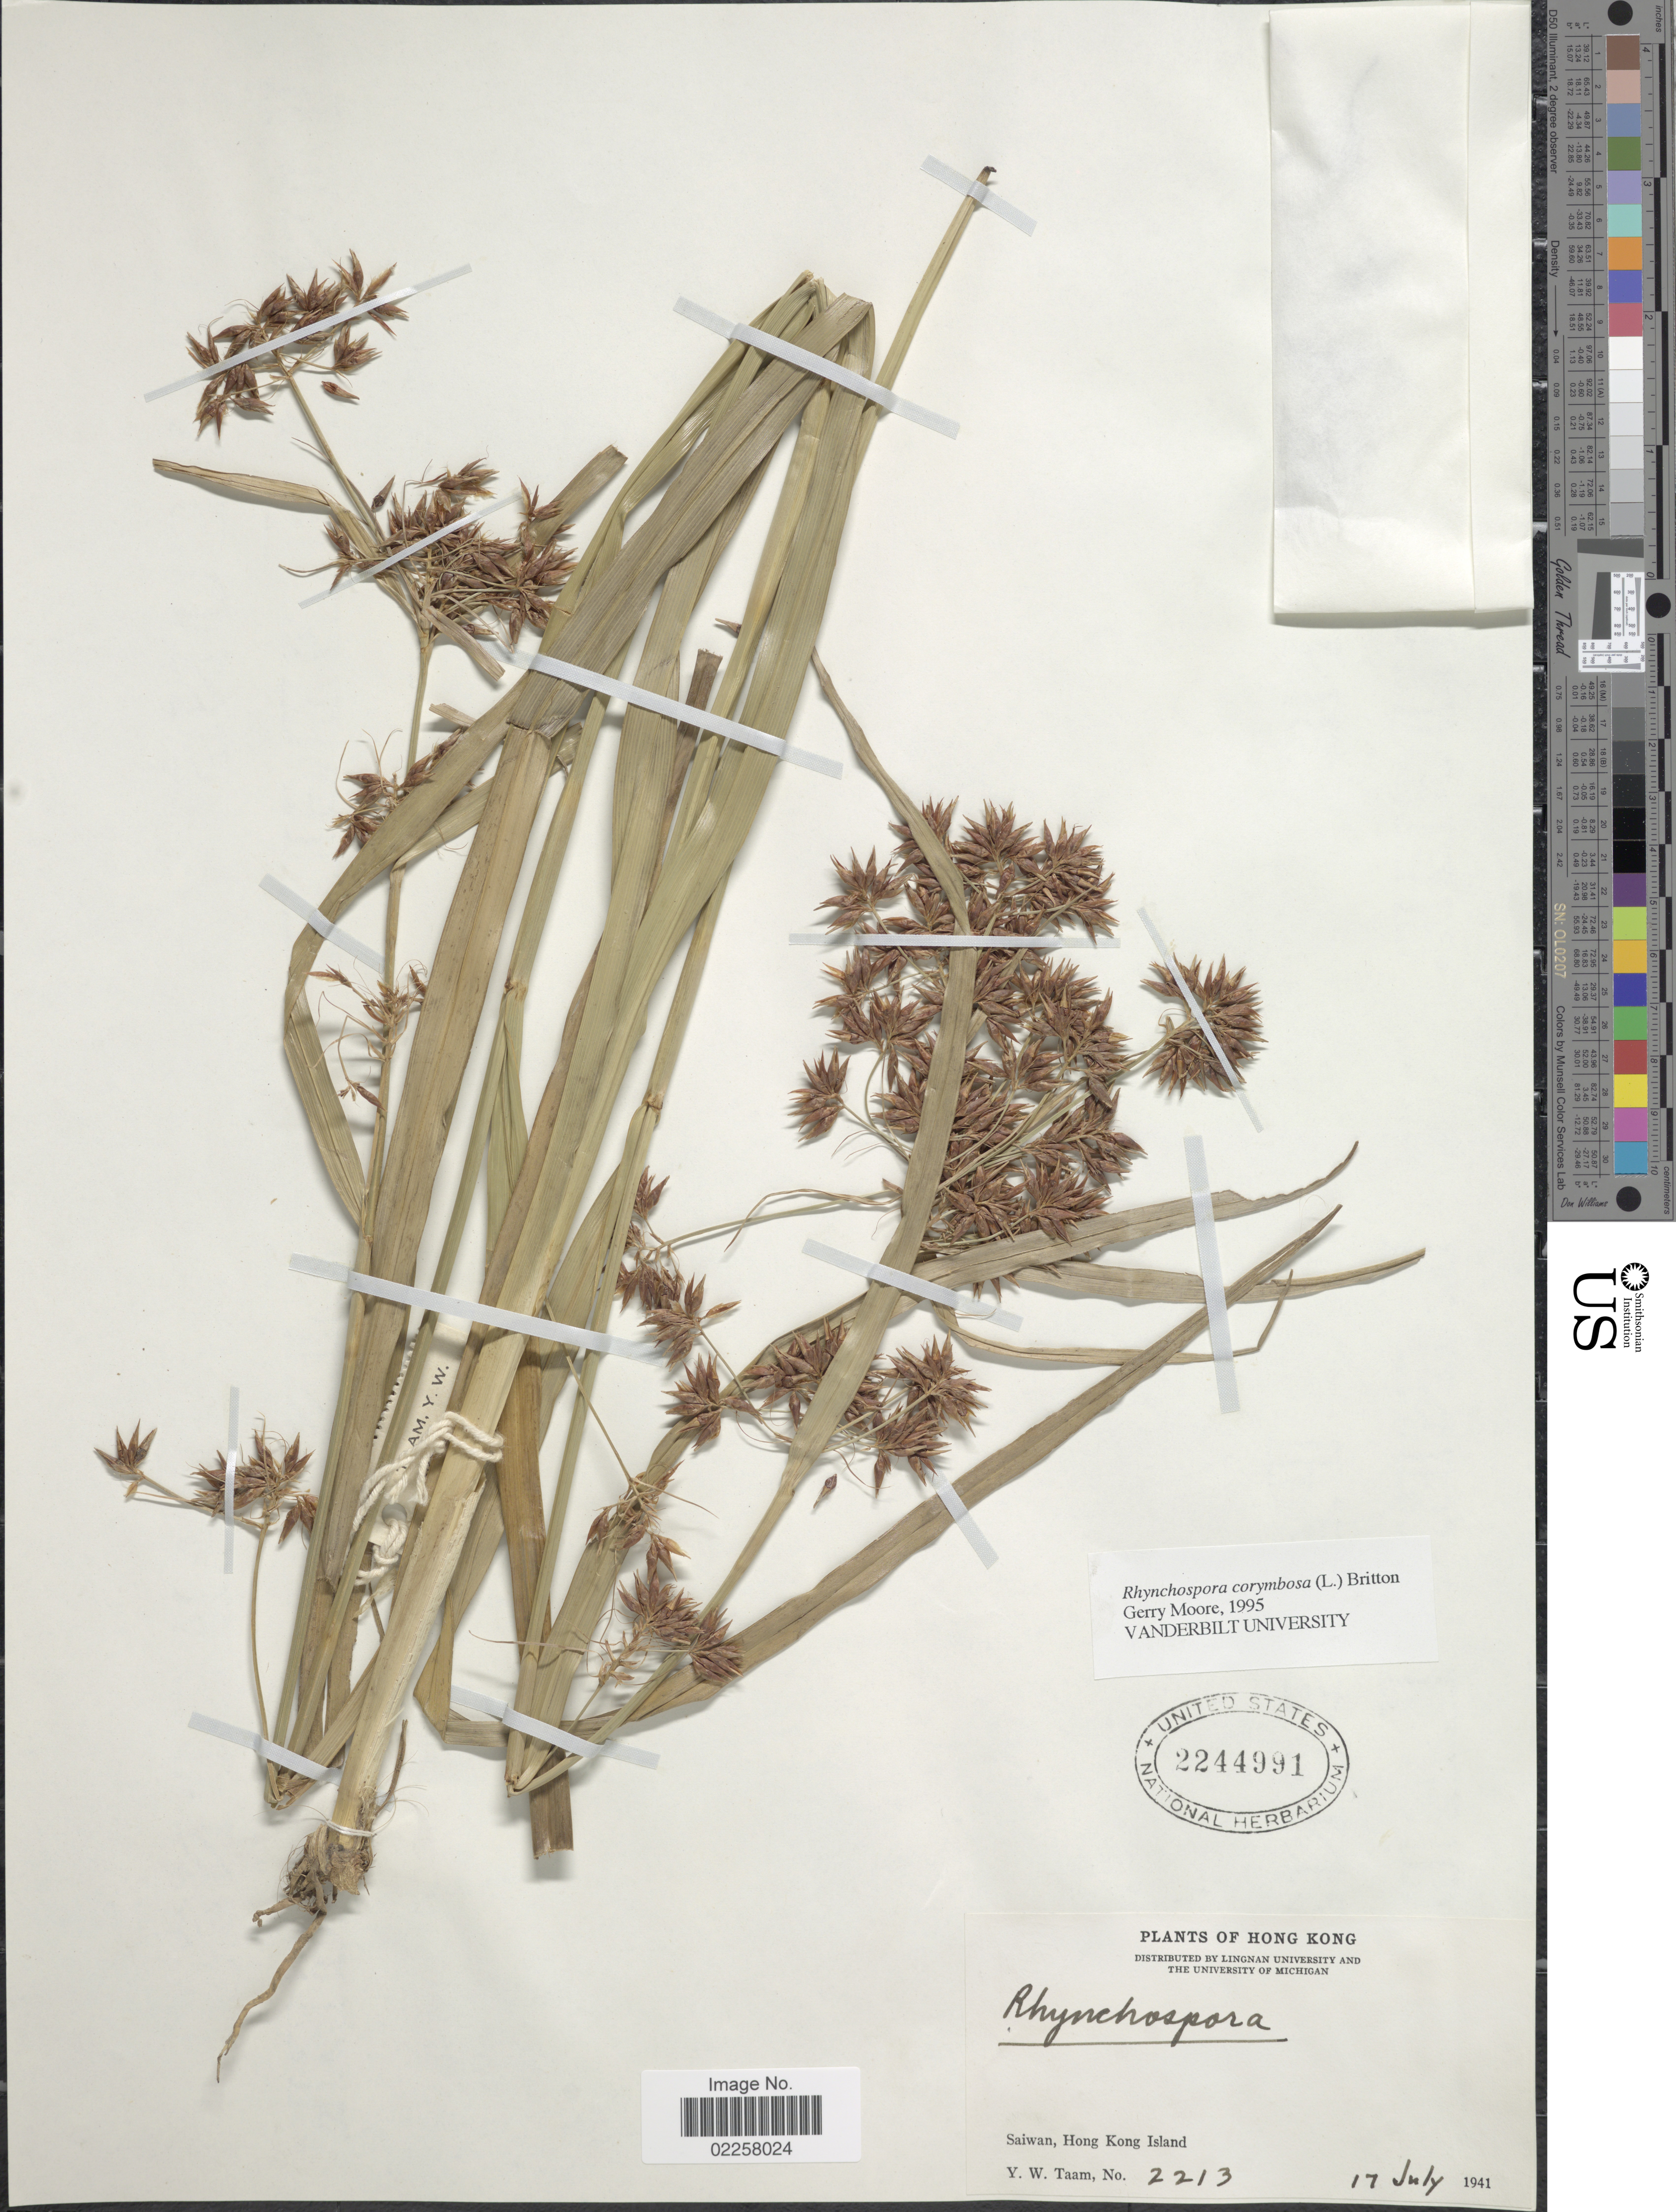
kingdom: Plantae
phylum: Tracheophyta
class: Liliopsida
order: Poales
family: Cyperaceae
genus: Rhynchospora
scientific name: Rhynchospora corymbosa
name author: (L.) Britton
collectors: Y. W. Taam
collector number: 2213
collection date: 1941-07-17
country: China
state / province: Hong Kong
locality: Saiwan, Hong Kong Island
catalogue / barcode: US 2244991